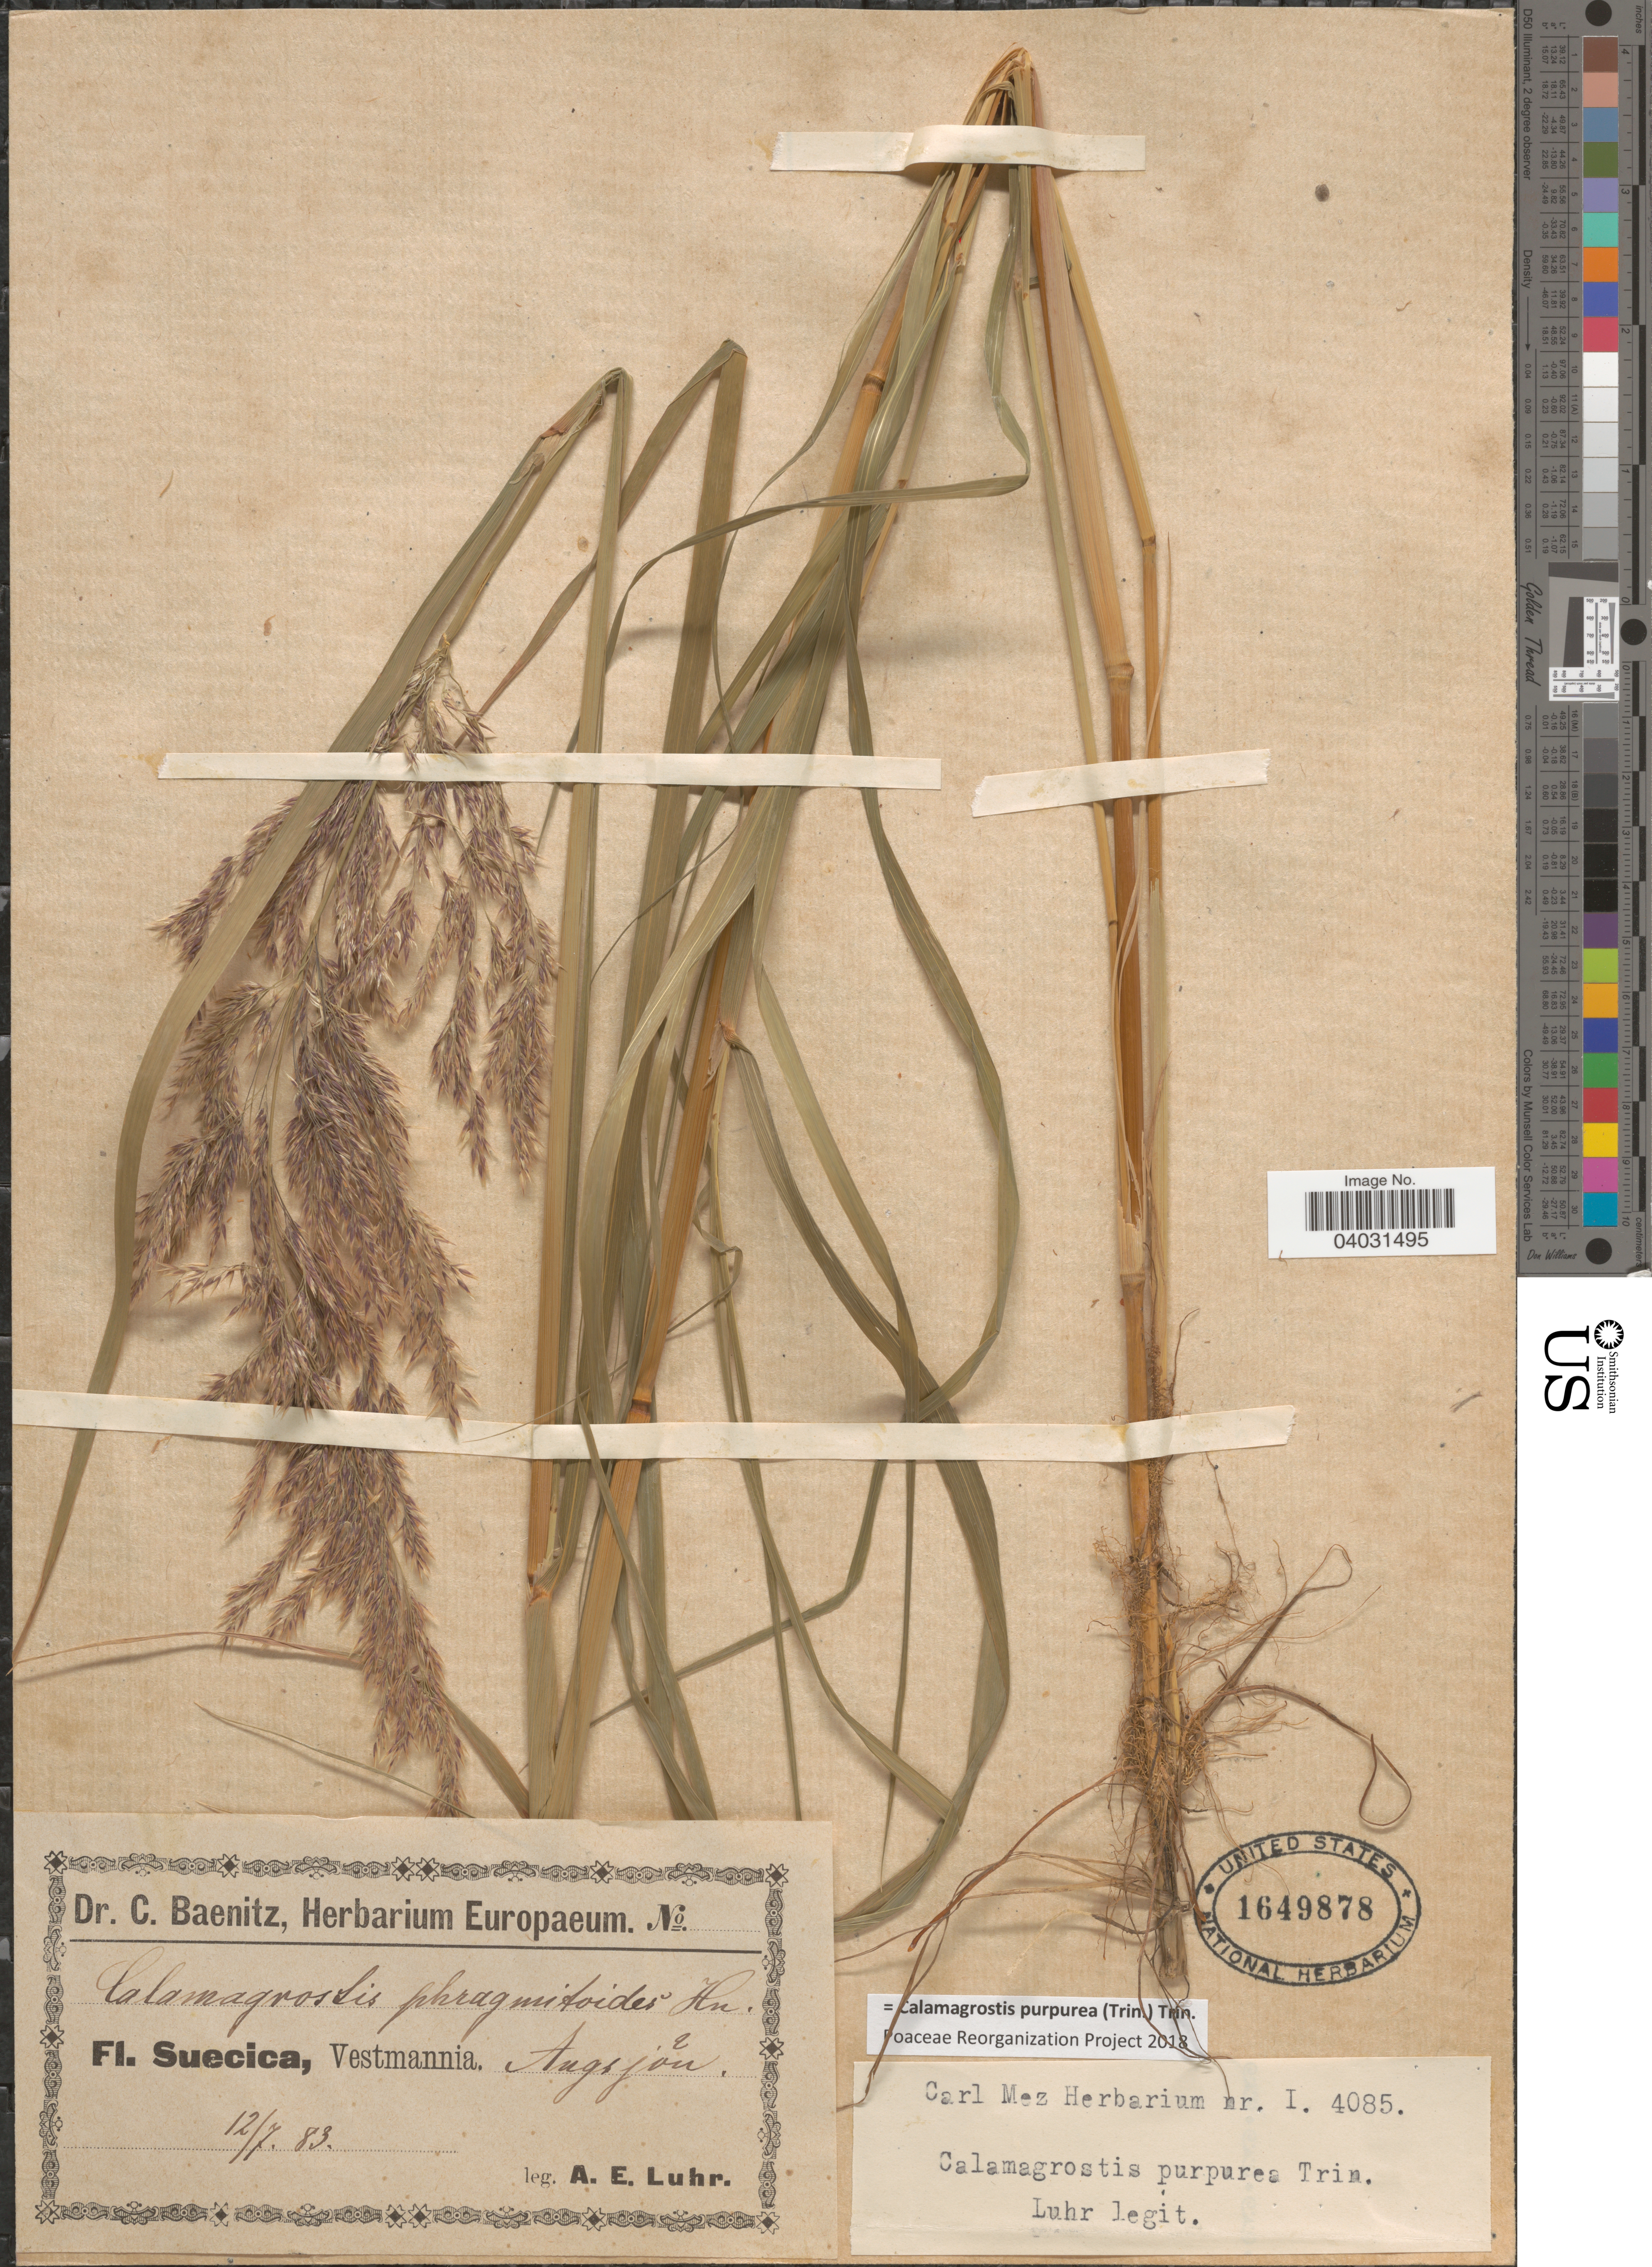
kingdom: Plantae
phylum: Tracheophyta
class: Liliopsida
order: Poales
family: Poaceae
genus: Calamagrostis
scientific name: Calamagrostis purpurea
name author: (Trin.) Trin.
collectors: A. Luhr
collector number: I4085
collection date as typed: Transcribed d/m/y: 12/7/83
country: Sweden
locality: Suecica, Vestmannia. Angsjon.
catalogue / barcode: US 1649878